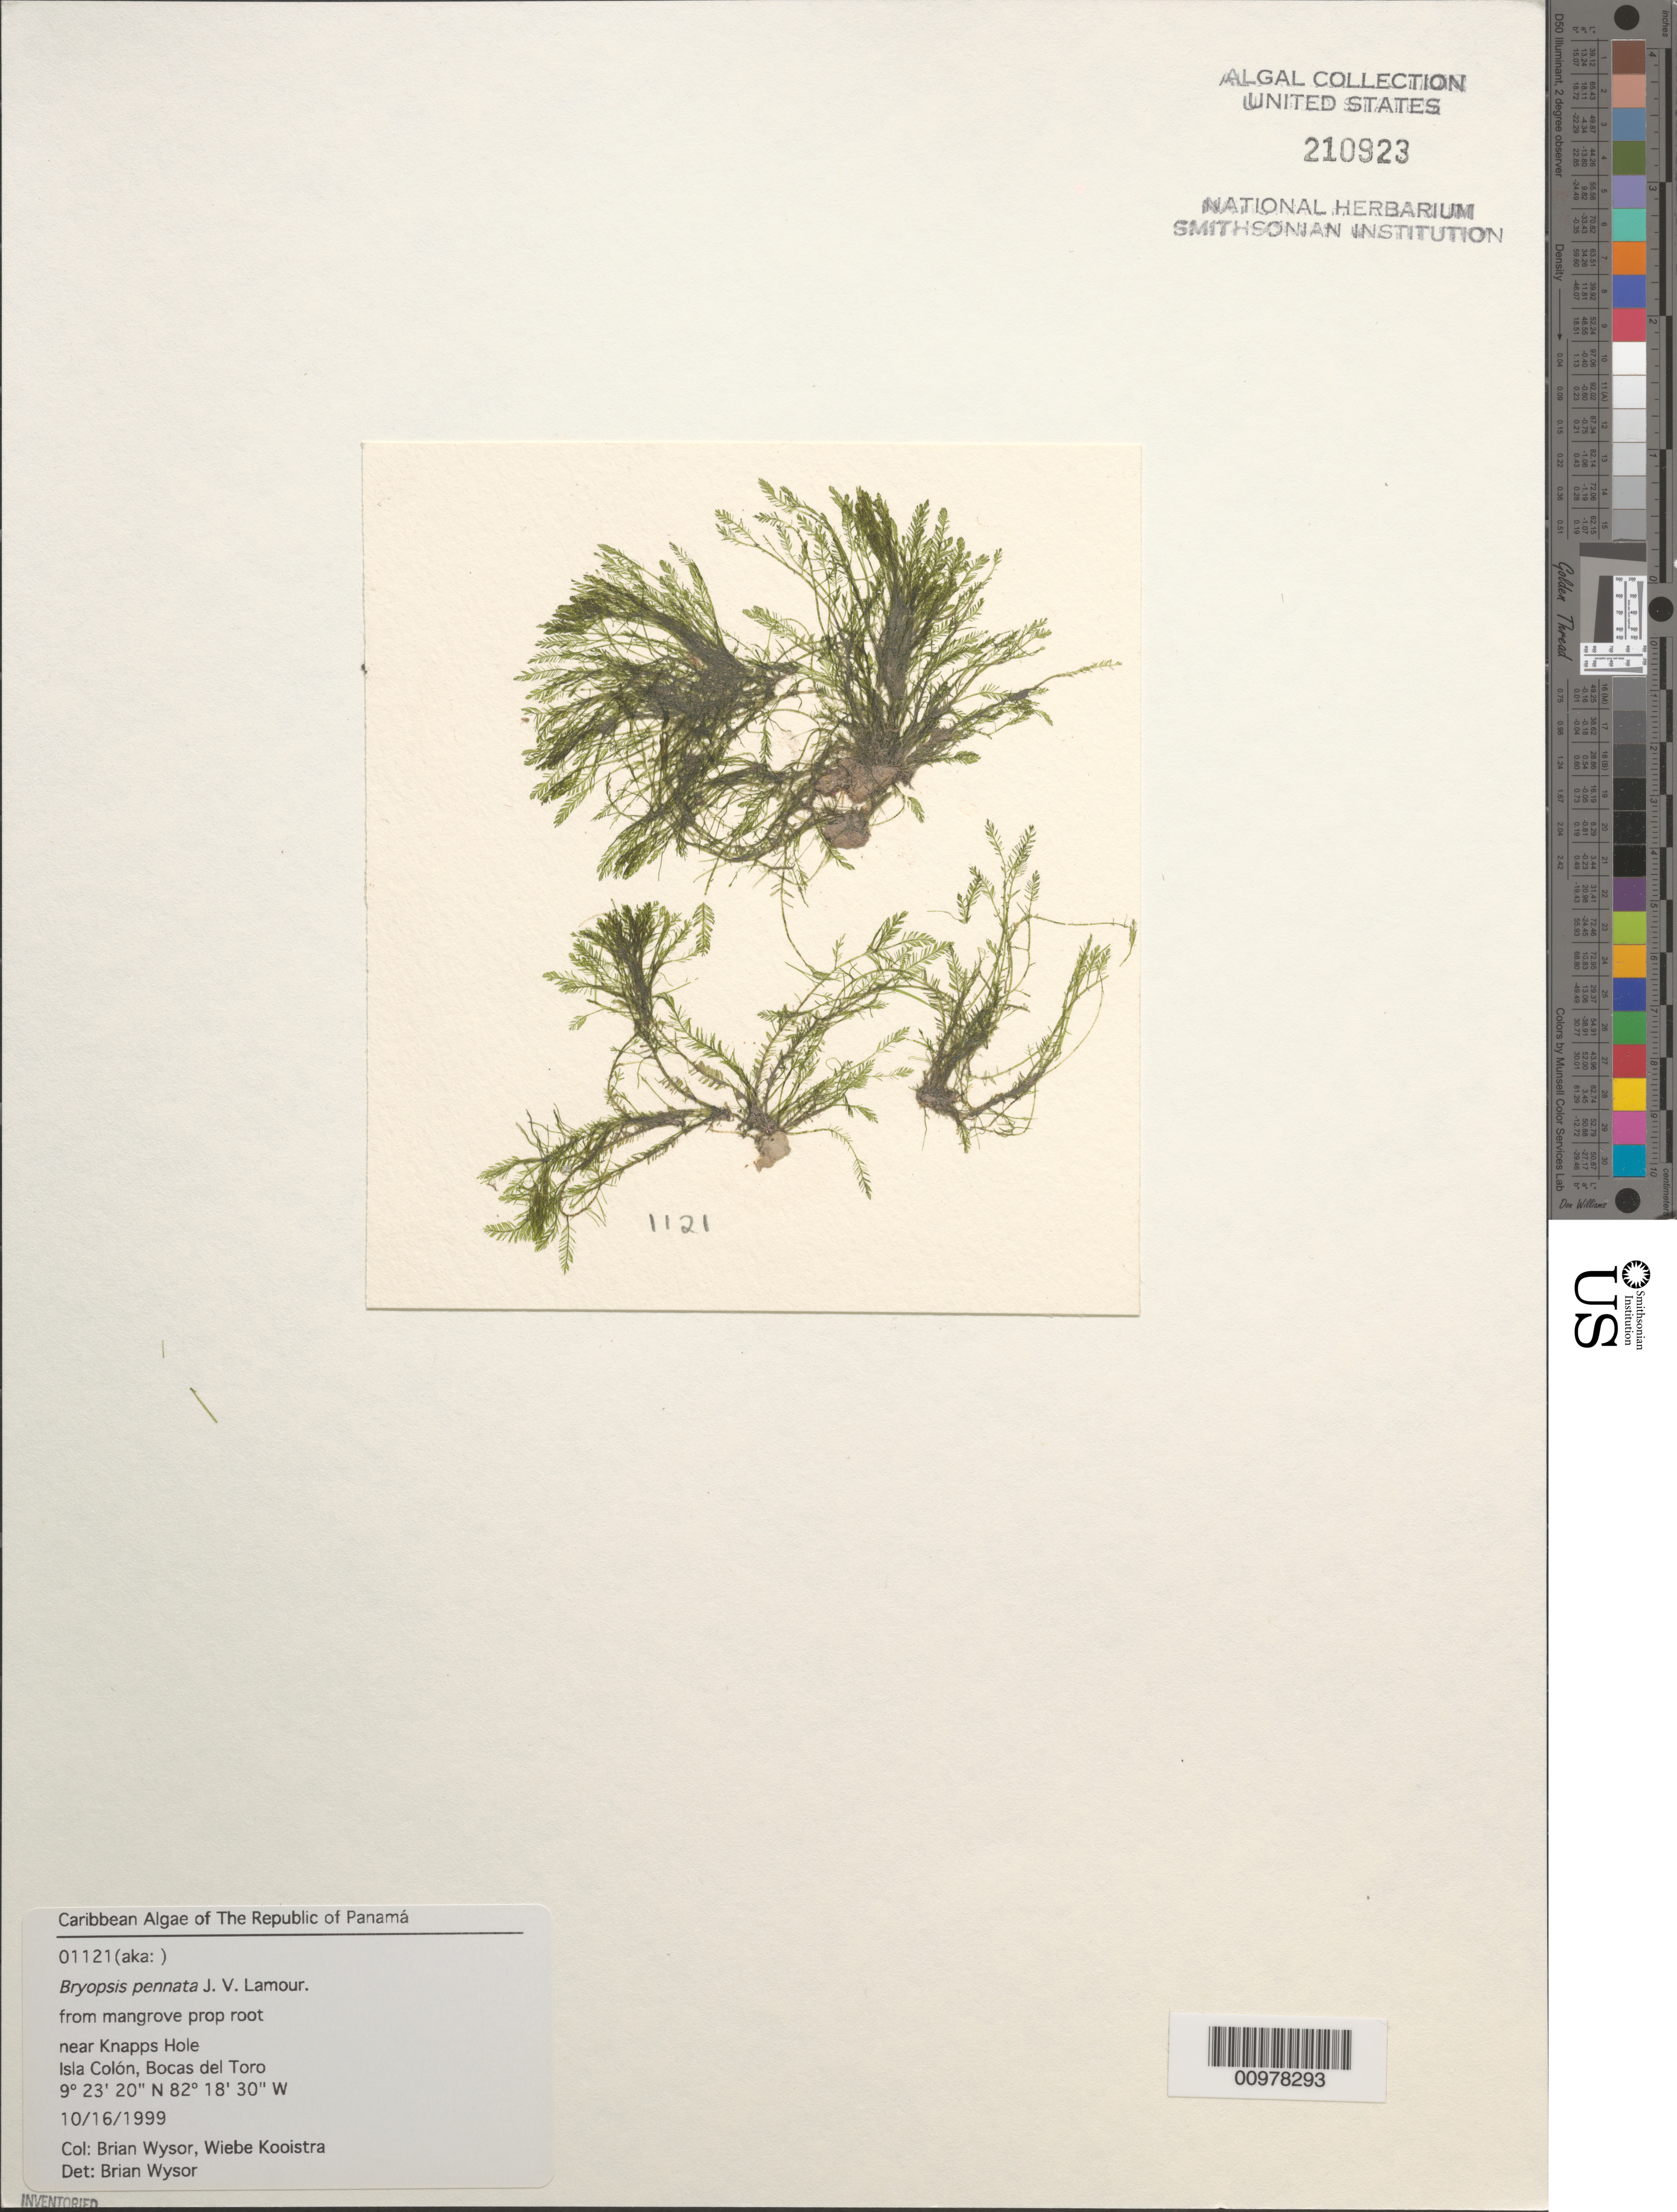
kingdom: Plantae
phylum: Chlorophyta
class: Ulvophyceae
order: Bryopsidales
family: Bryopsidaceae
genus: Bryopsis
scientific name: Bryopsis pennata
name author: J.V.Lamouroux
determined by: Wysor, B.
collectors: B. Wysor & W. Kooistra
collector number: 01121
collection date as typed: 16 Oct 1999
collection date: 1999-10-16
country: Panama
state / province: Bocas del Toro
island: Colón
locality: Near Knapps Hole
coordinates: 9 23' 20" N, 82 18' 30" W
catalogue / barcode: US 210923